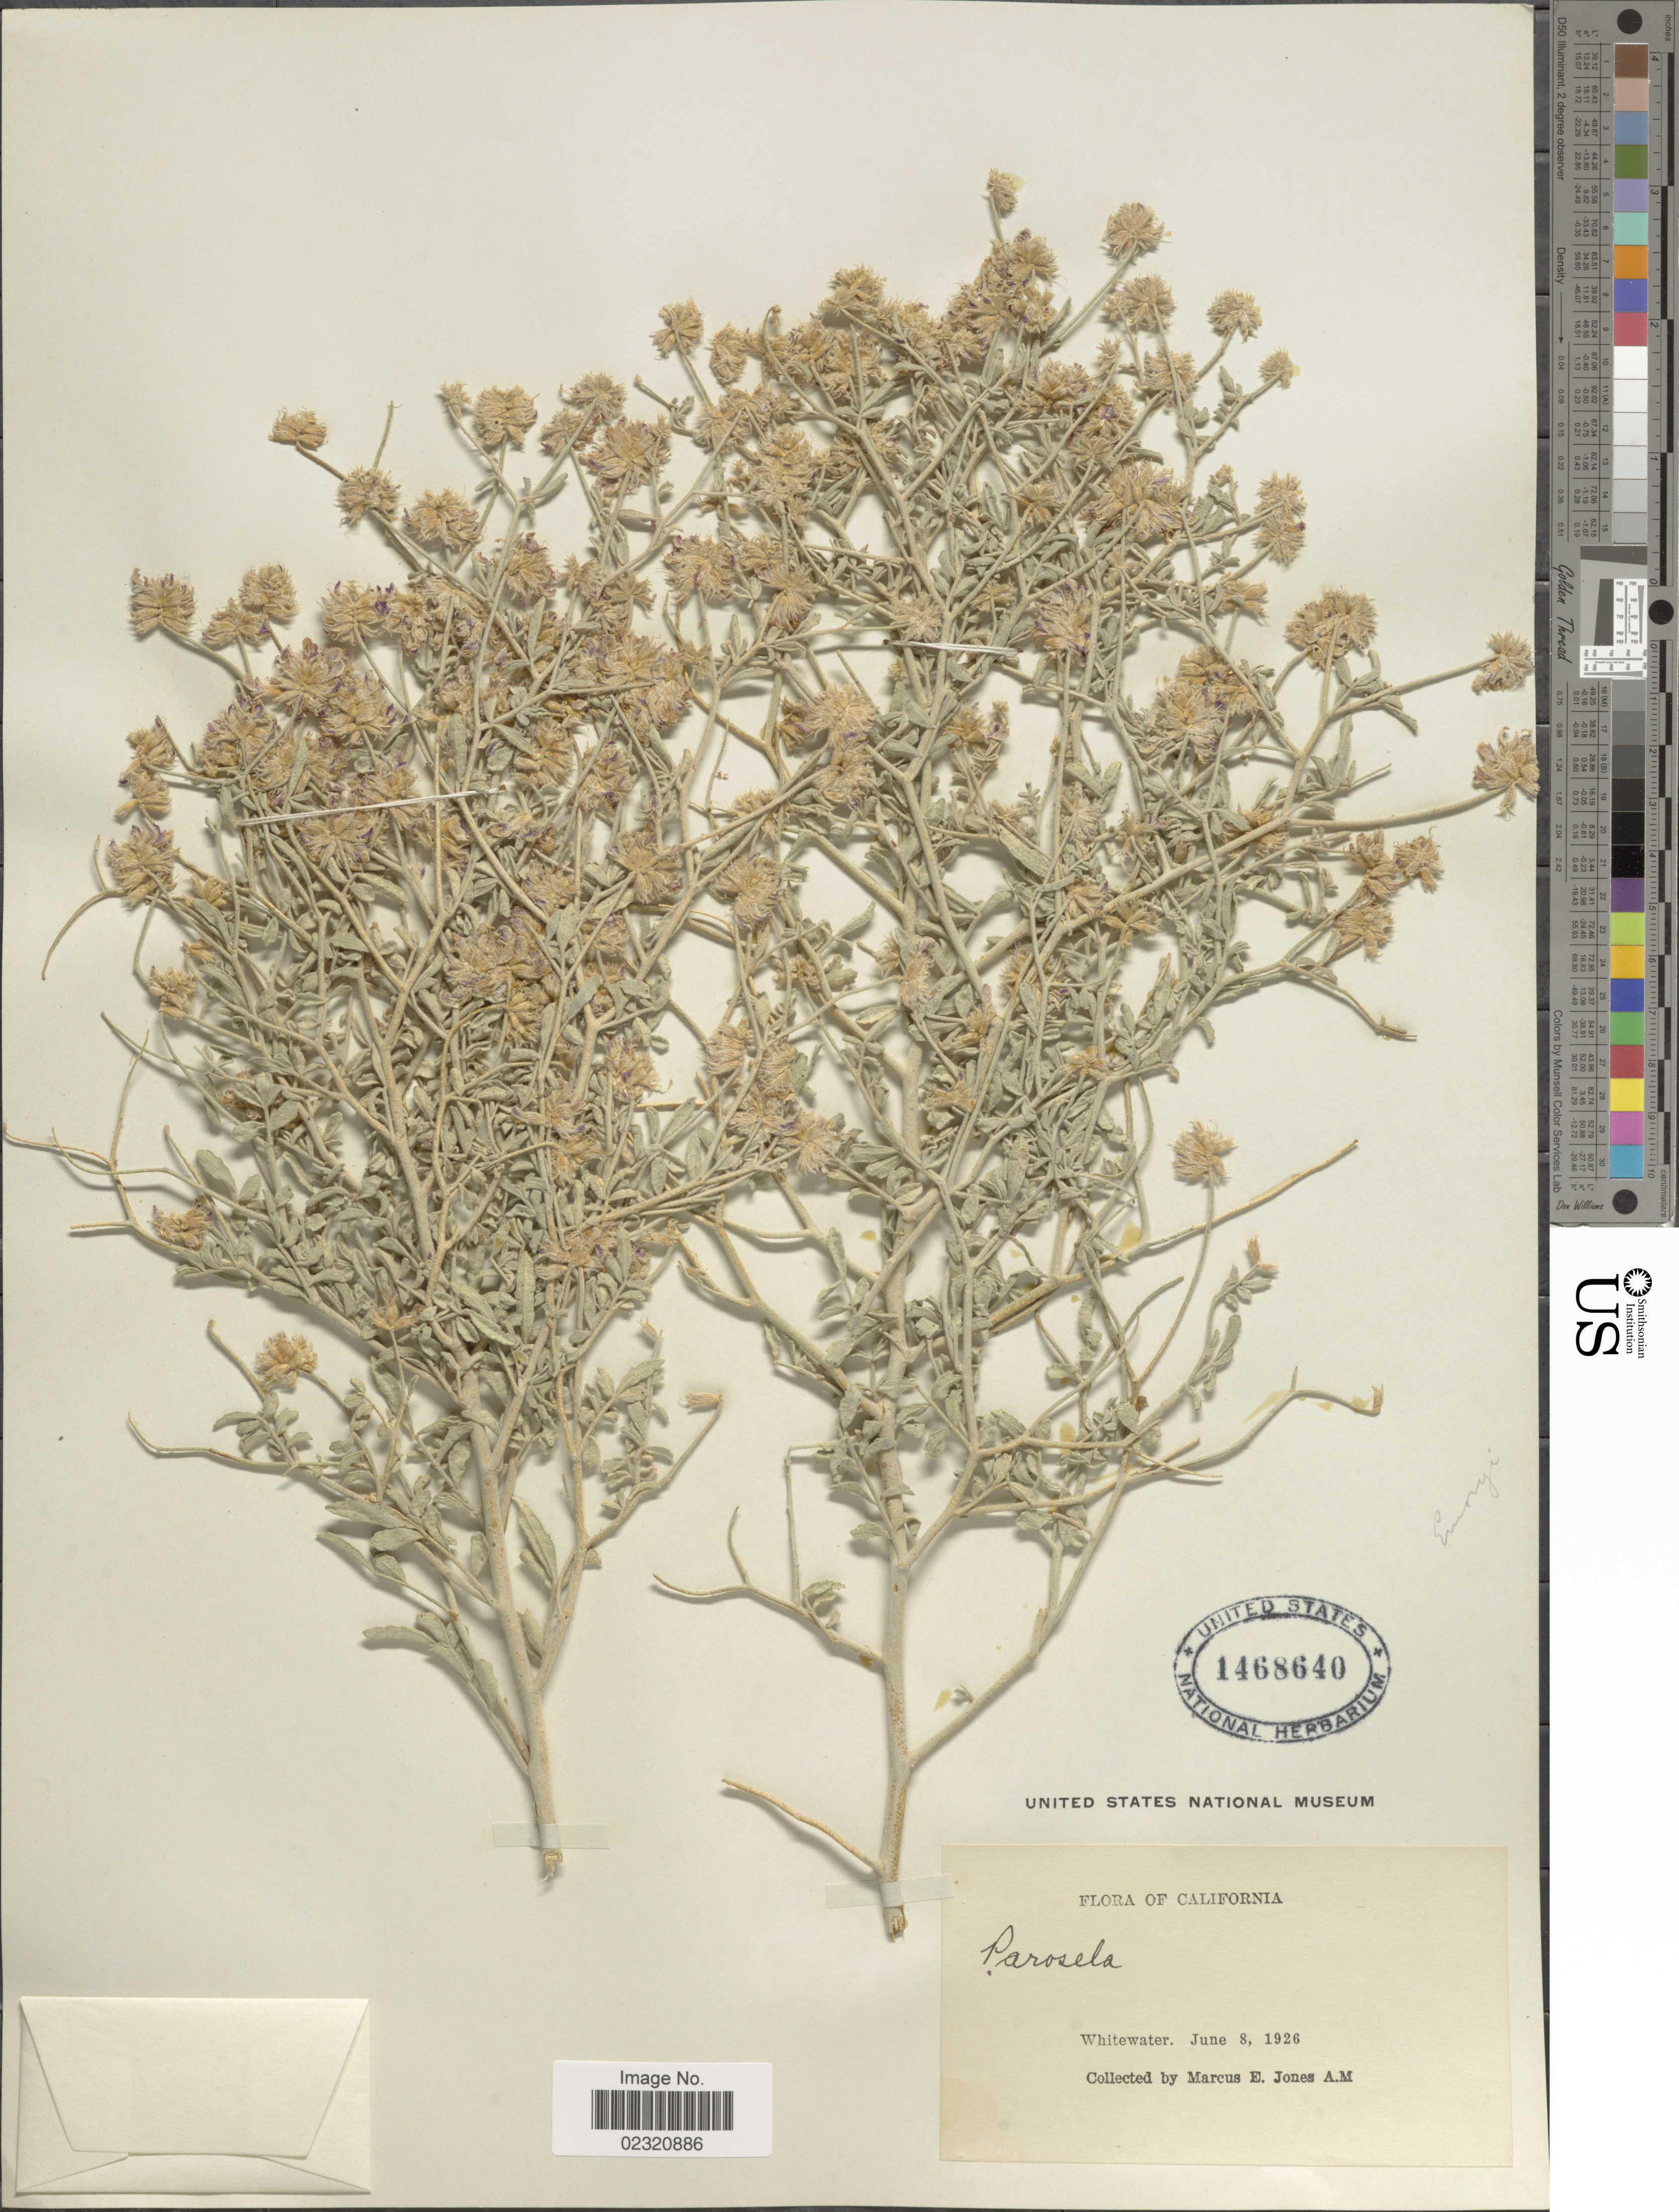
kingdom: Plantae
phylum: Tracheophyta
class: Magnoliopsida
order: Fabales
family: Fabaceae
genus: Psorothamnus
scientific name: Psorothamnus emoryi var. emoryi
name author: (A. Gray) Rydb.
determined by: Strong, M. T., (US), Smithsonian Institution - National Museum of Natural History (UNITED STATES)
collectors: M. E. Jones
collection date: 1926-06-08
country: United States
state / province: California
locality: Whitewater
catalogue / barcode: US 1468640